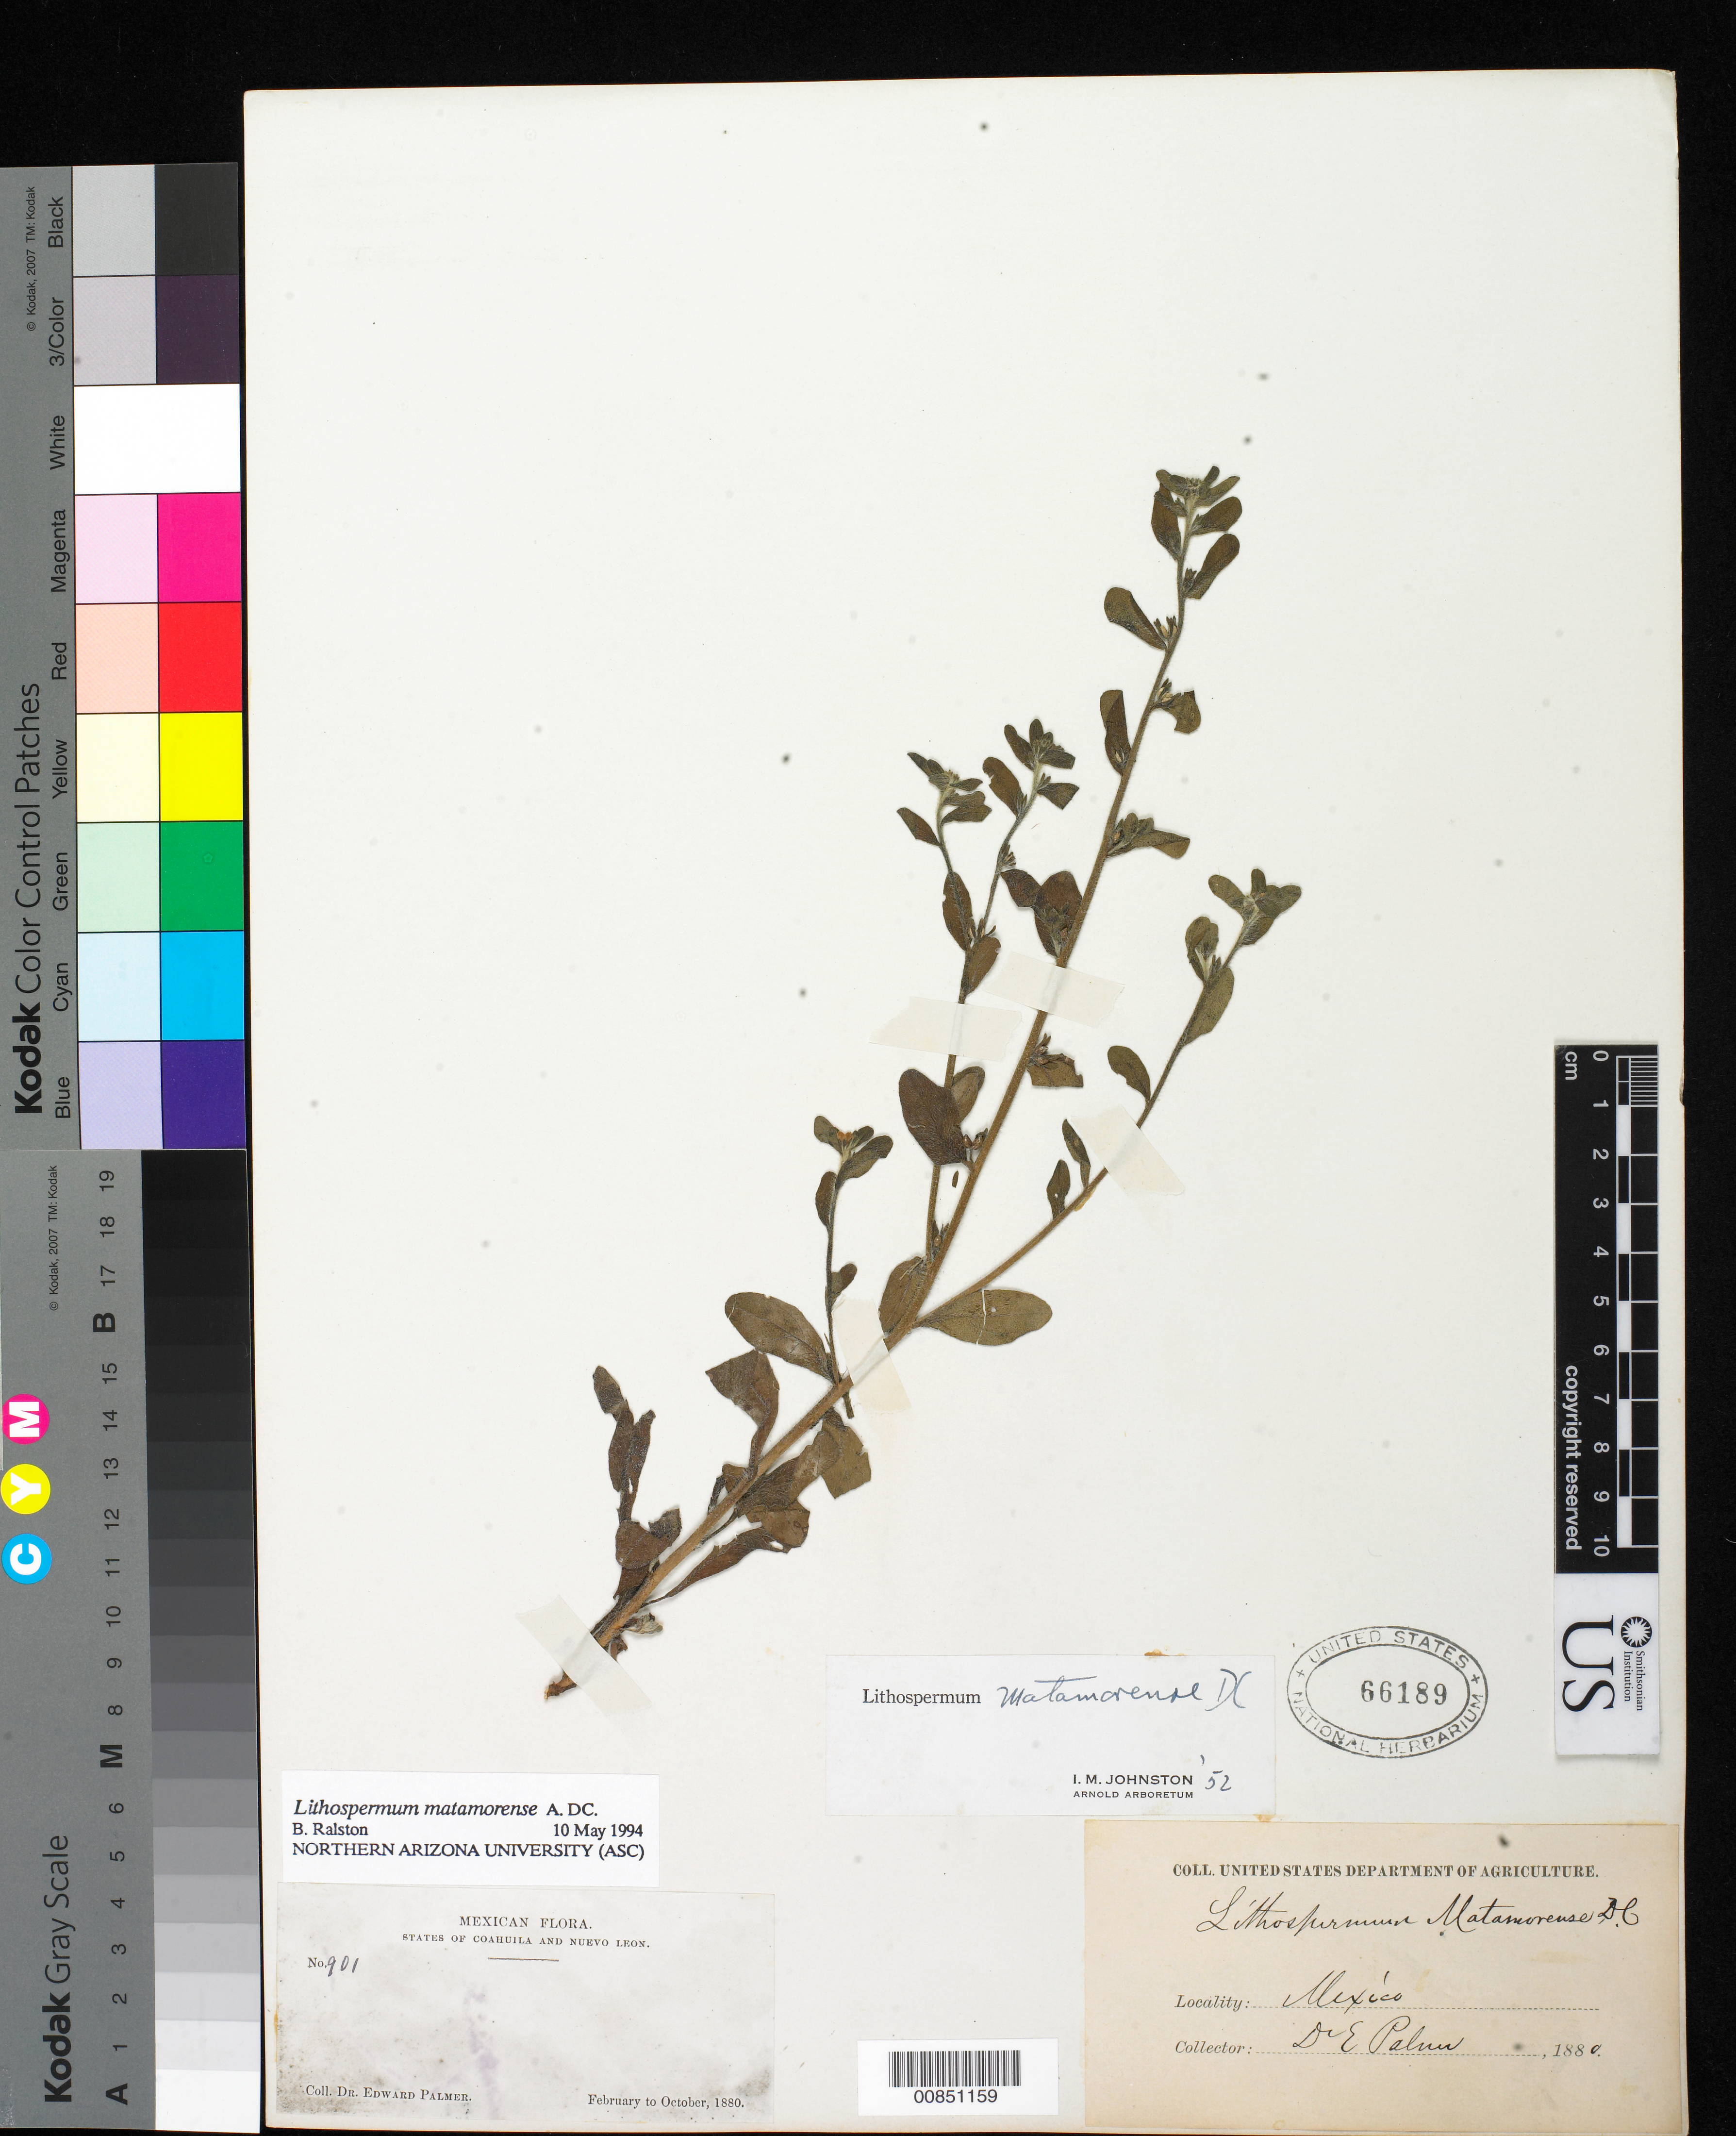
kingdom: Plantae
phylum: Tracheophyta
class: Magnoliopsida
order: Boraginales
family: Boraginaceae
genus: Lithospermum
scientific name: Lithospermum matamorense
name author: DC.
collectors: E. Palmer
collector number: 901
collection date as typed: Feb 1880 to -- Oct 1880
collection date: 1880-02/1880-10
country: Mexico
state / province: Coahuila / Nuevo León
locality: States of Coahuila and Nuevo León.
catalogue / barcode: US 66189